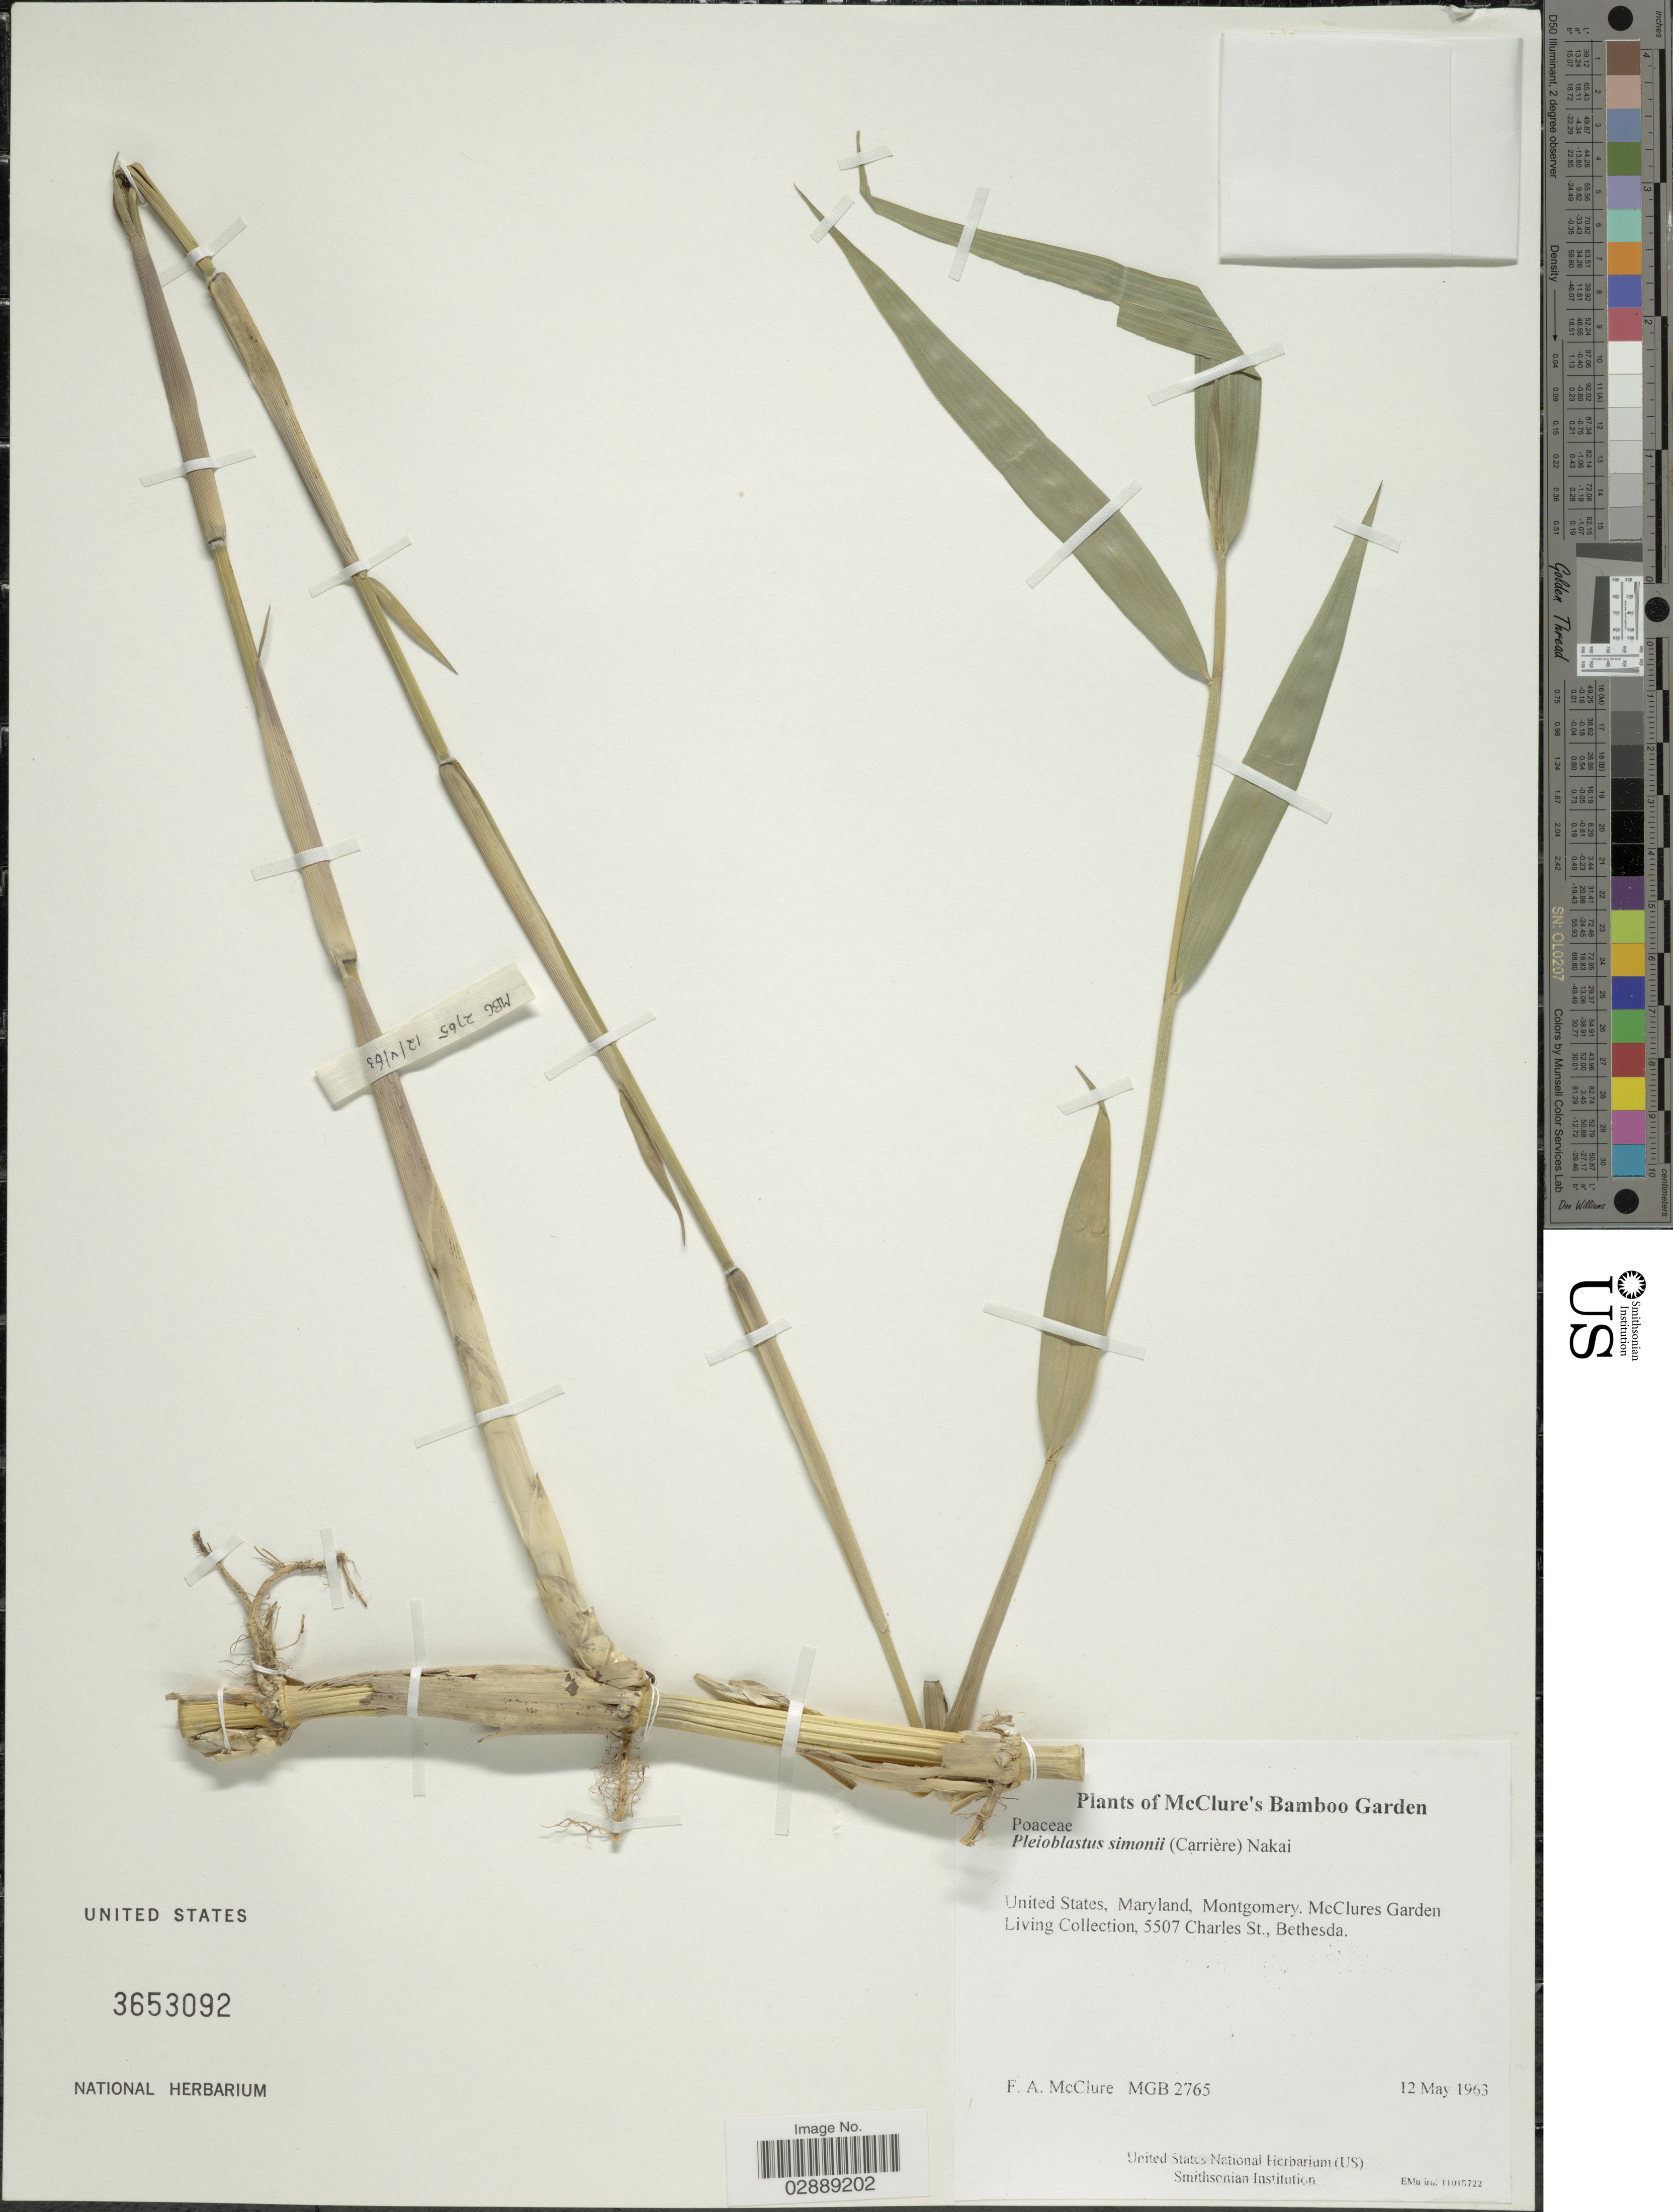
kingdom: Plantae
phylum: Tracheophyta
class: Liliopsida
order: Poales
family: Poaceae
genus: Pleioblastus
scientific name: Pleioblastus simonii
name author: (Carrière) Nakai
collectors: F. A. McClure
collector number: MGB 2765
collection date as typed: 12 May 1963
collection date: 1963-05-12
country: United States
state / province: Maryland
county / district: Montgomery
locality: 5507 Charles Street, Bethesda (McClure's garden)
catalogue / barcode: US 3653092